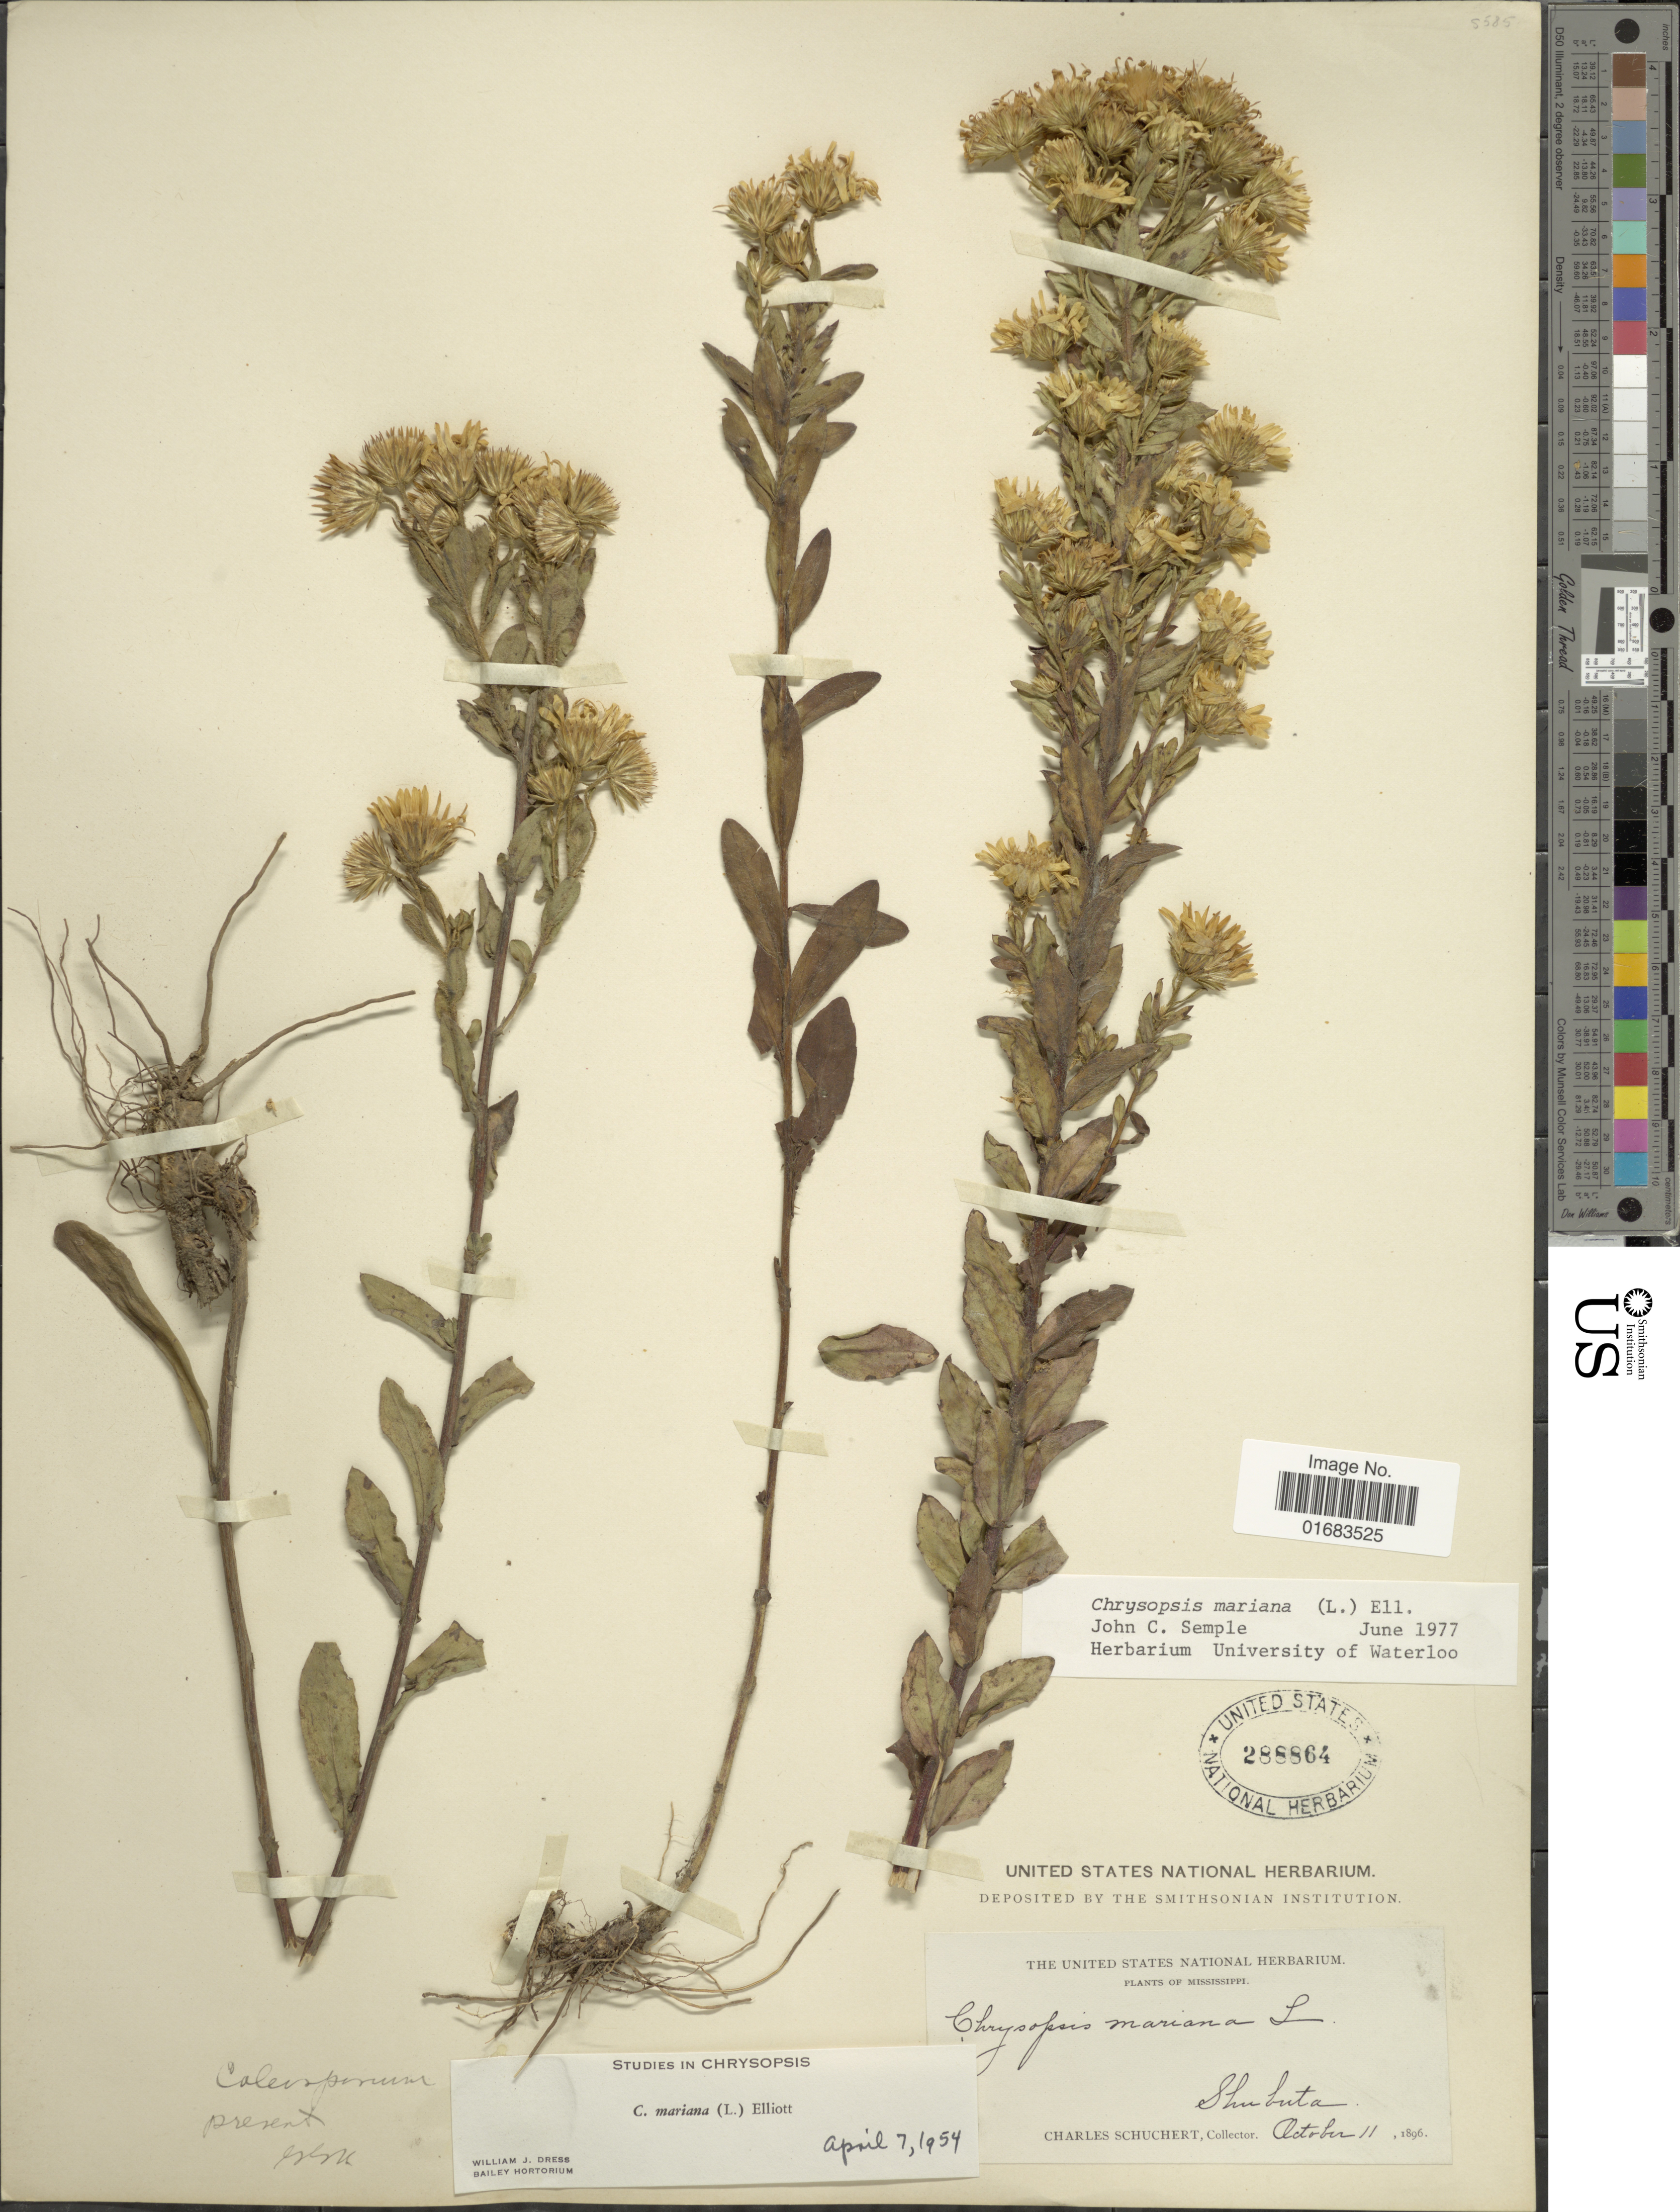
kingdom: Plantae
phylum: Tracheophyta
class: Magnoliopsida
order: Asterales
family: Asteraceae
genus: Chrysopsis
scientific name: Chrysopsis mariana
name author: (L.) Elliott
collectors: C. Schuchert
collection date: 1896-10-11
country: United States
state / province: Mississippi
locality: Shubuta.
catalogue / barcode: US 288864